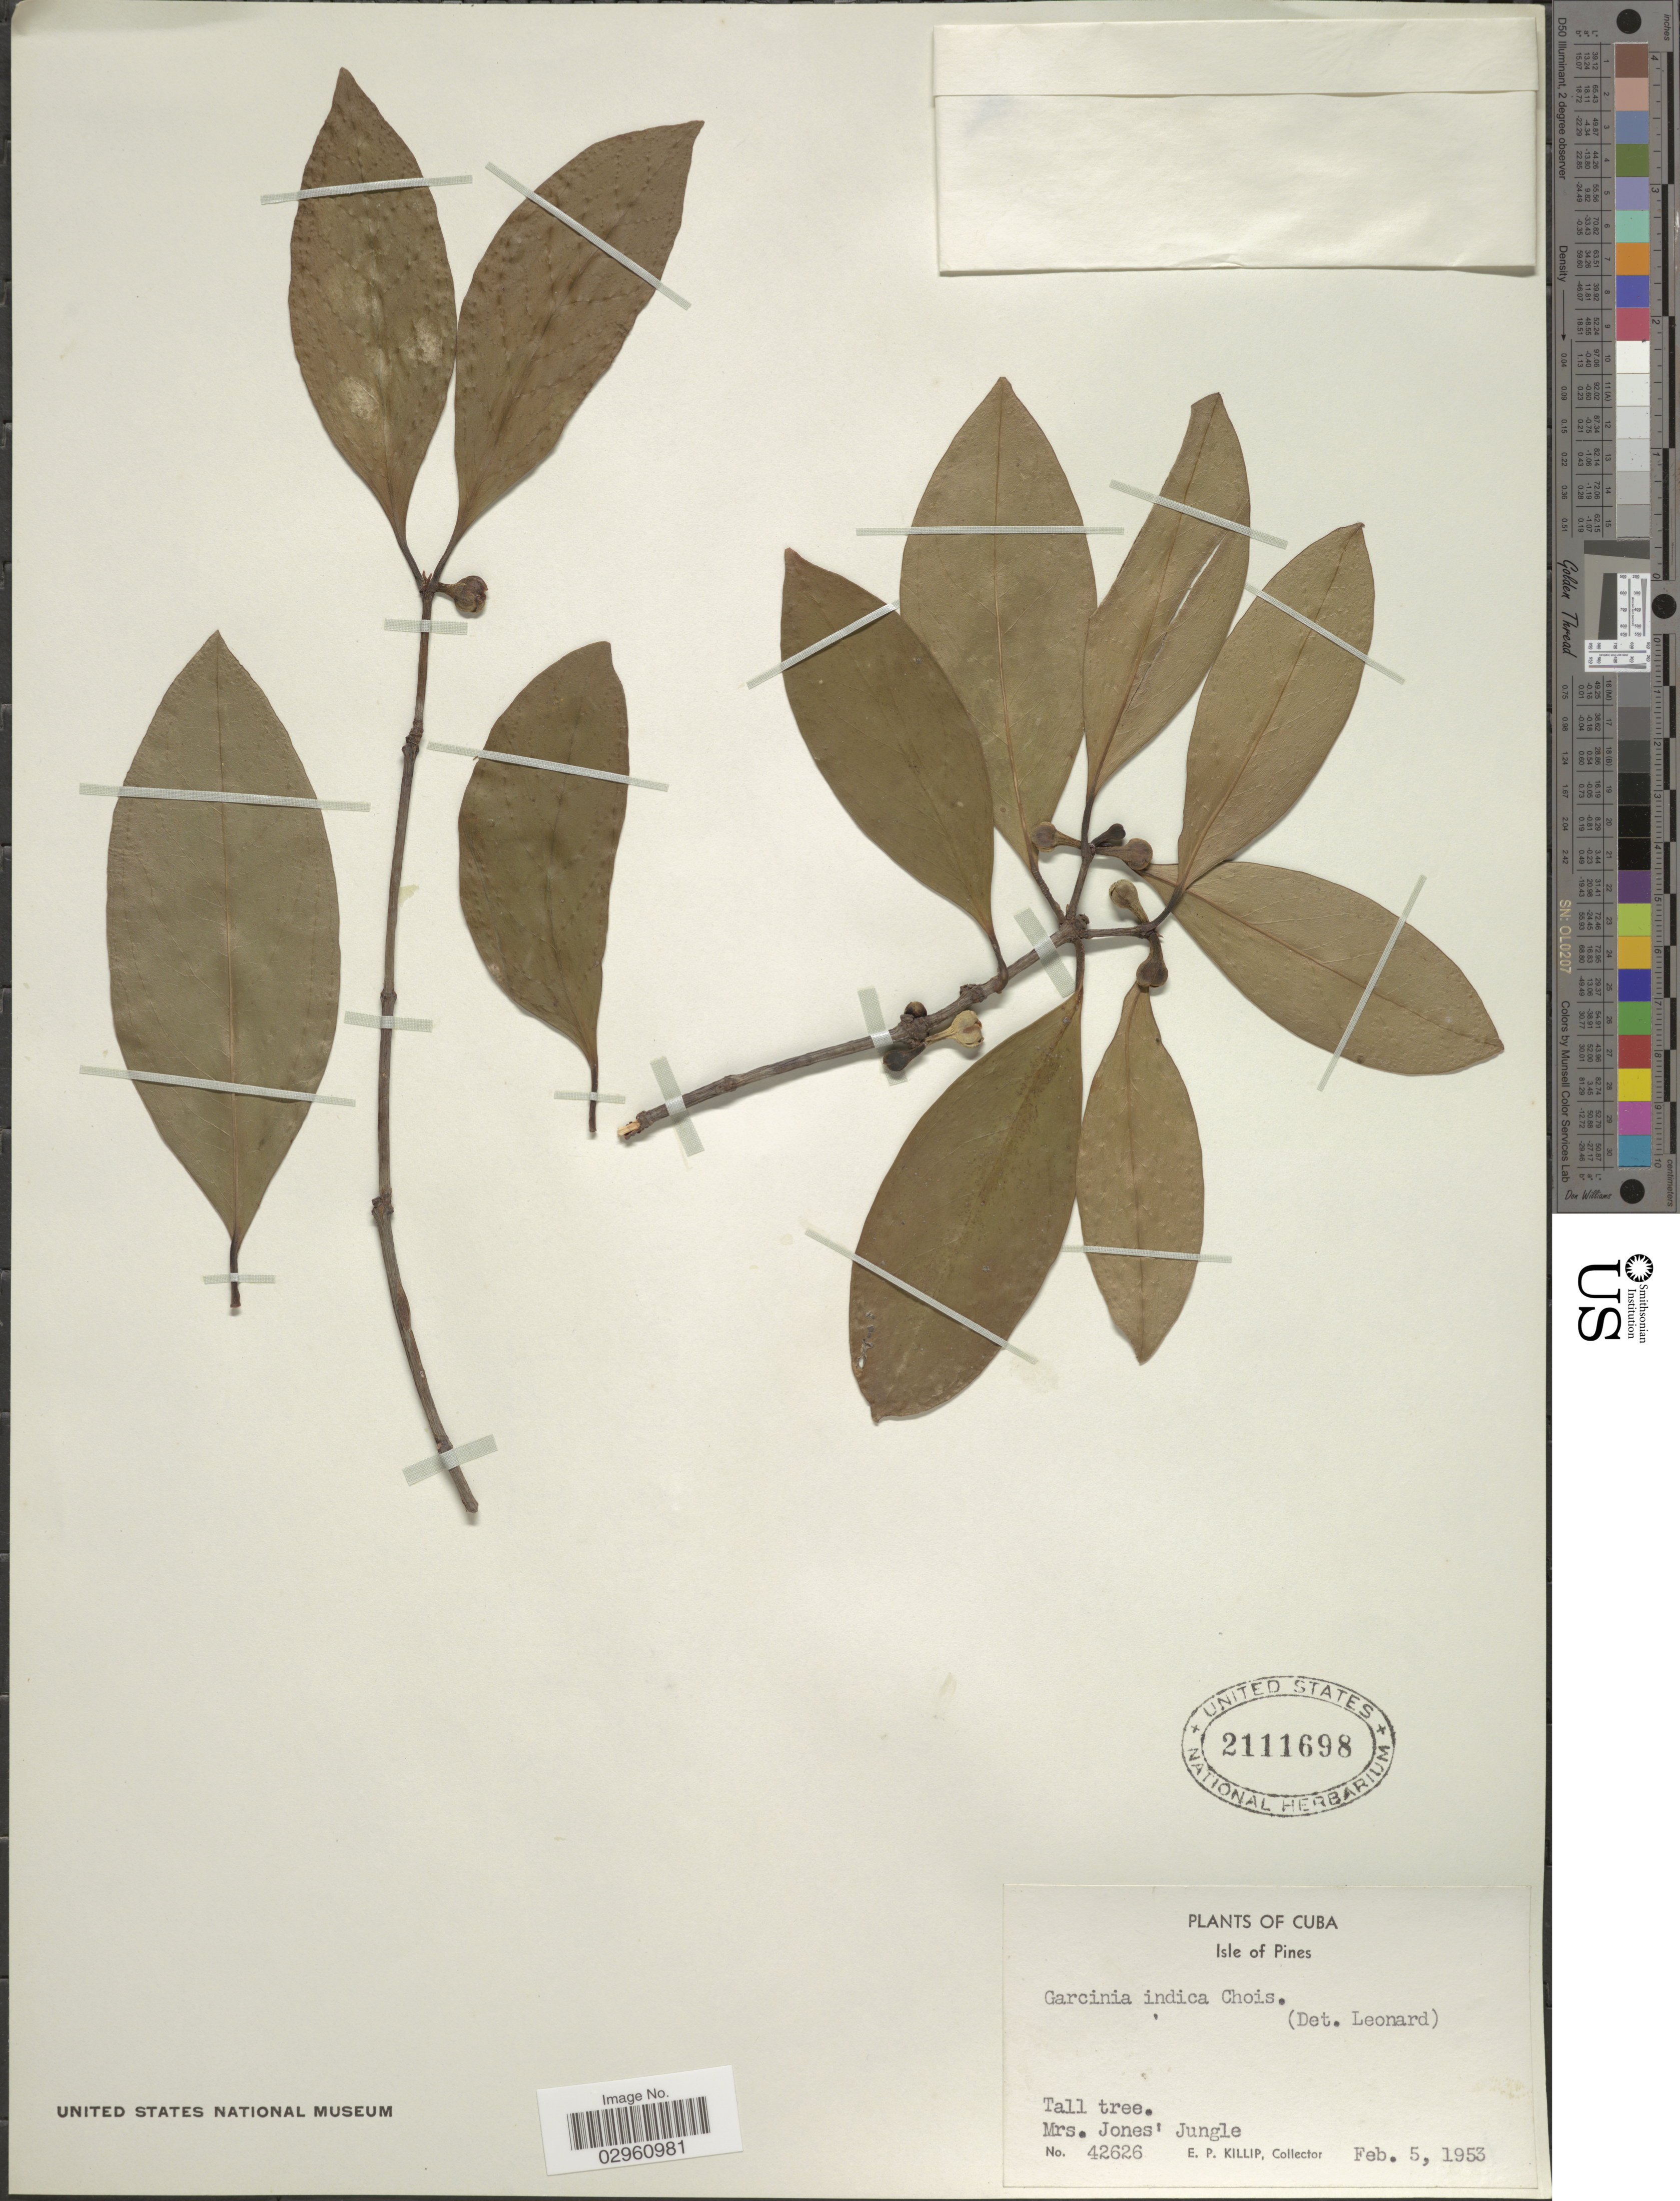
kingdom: Plantae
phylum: Tracheophyta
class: Magnoliopsida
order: Malpighiales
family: Clusiaceae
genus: Garcinia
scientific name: Garcinia indica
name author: (Thouars) Choisy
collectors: E. P. Killip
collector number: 42626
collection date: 1953-02-05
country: Cuba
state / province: Isla de la Juventud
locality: Isle of Pines. Mrs. Jones' Jungle.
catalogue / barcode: US 2111698